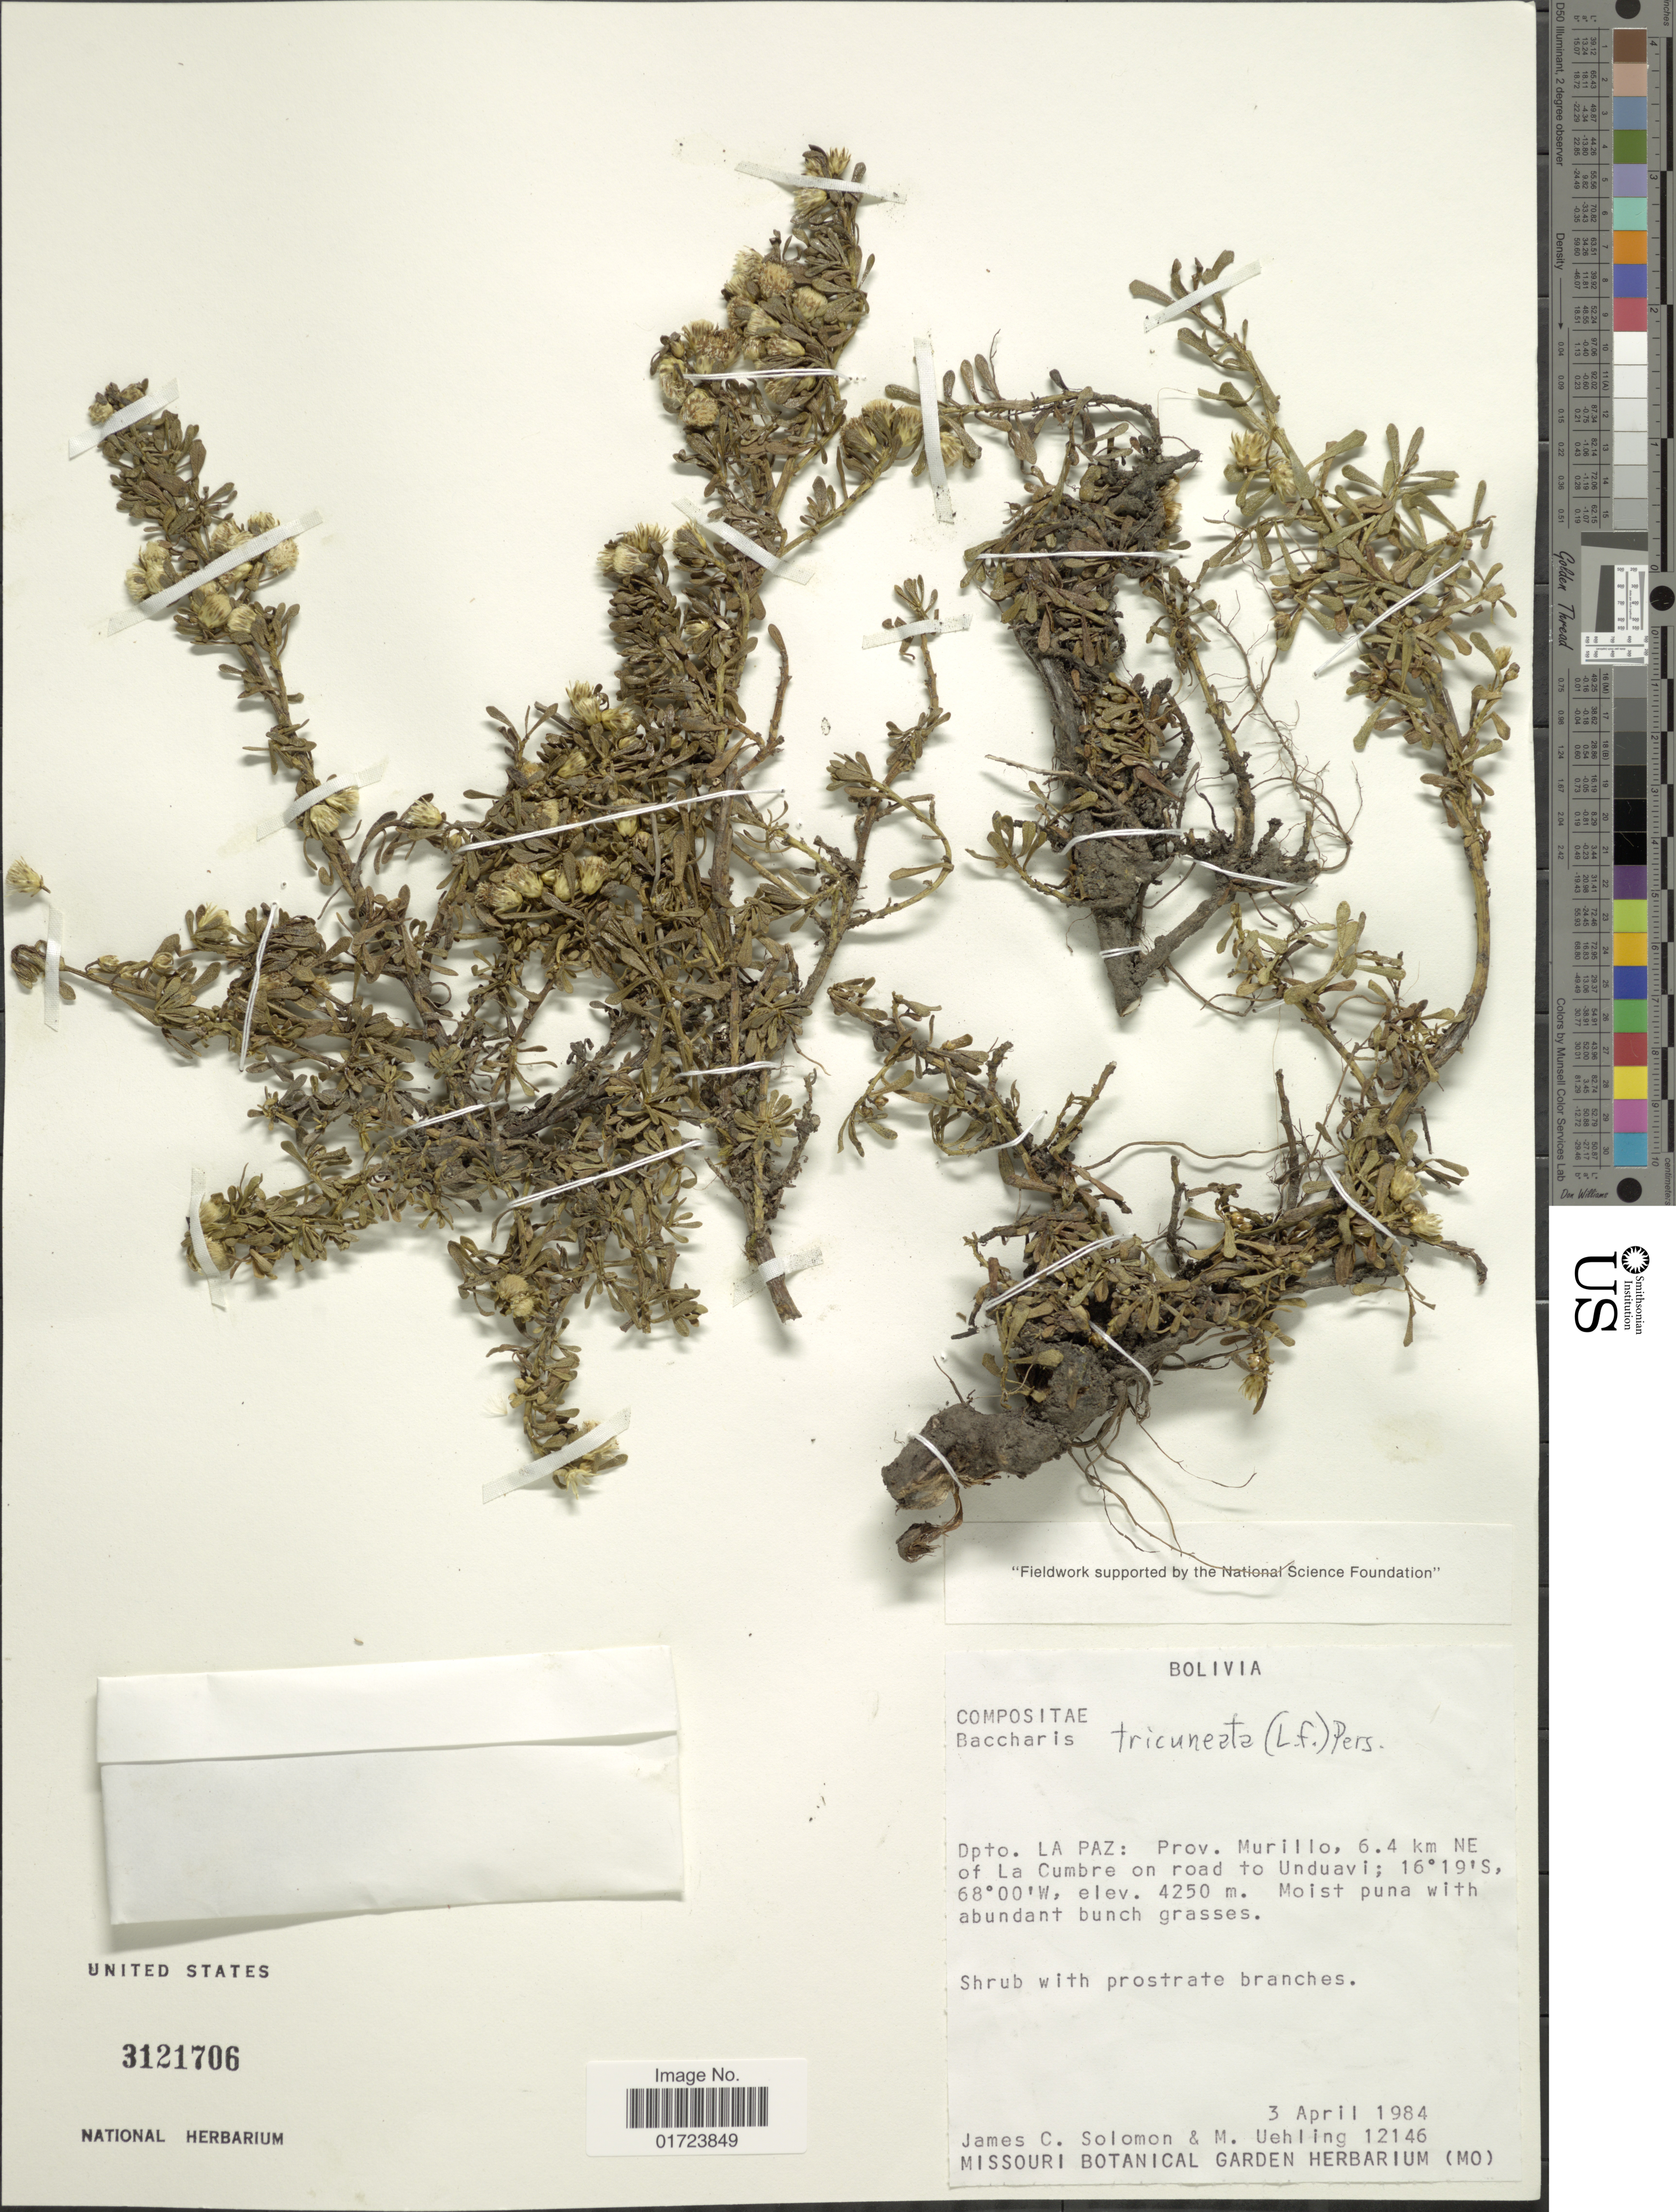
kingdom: Plantae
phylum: Tracheophyta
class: Magnoliopsida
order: Asterales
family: Asteraceae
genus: Baccharis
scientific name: Baccharis tricuneata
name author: (L. f.) Pers.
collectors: J. C. Solomon & M. Uehling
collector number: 12146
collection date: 1984-04-03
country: Bolivia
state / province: La Paz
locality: Dpto. La Paz: Prov. Murillo, 6.4 km NE of La Cumbre on road to Undauvi.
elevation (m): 4250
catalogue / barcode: US 3121706